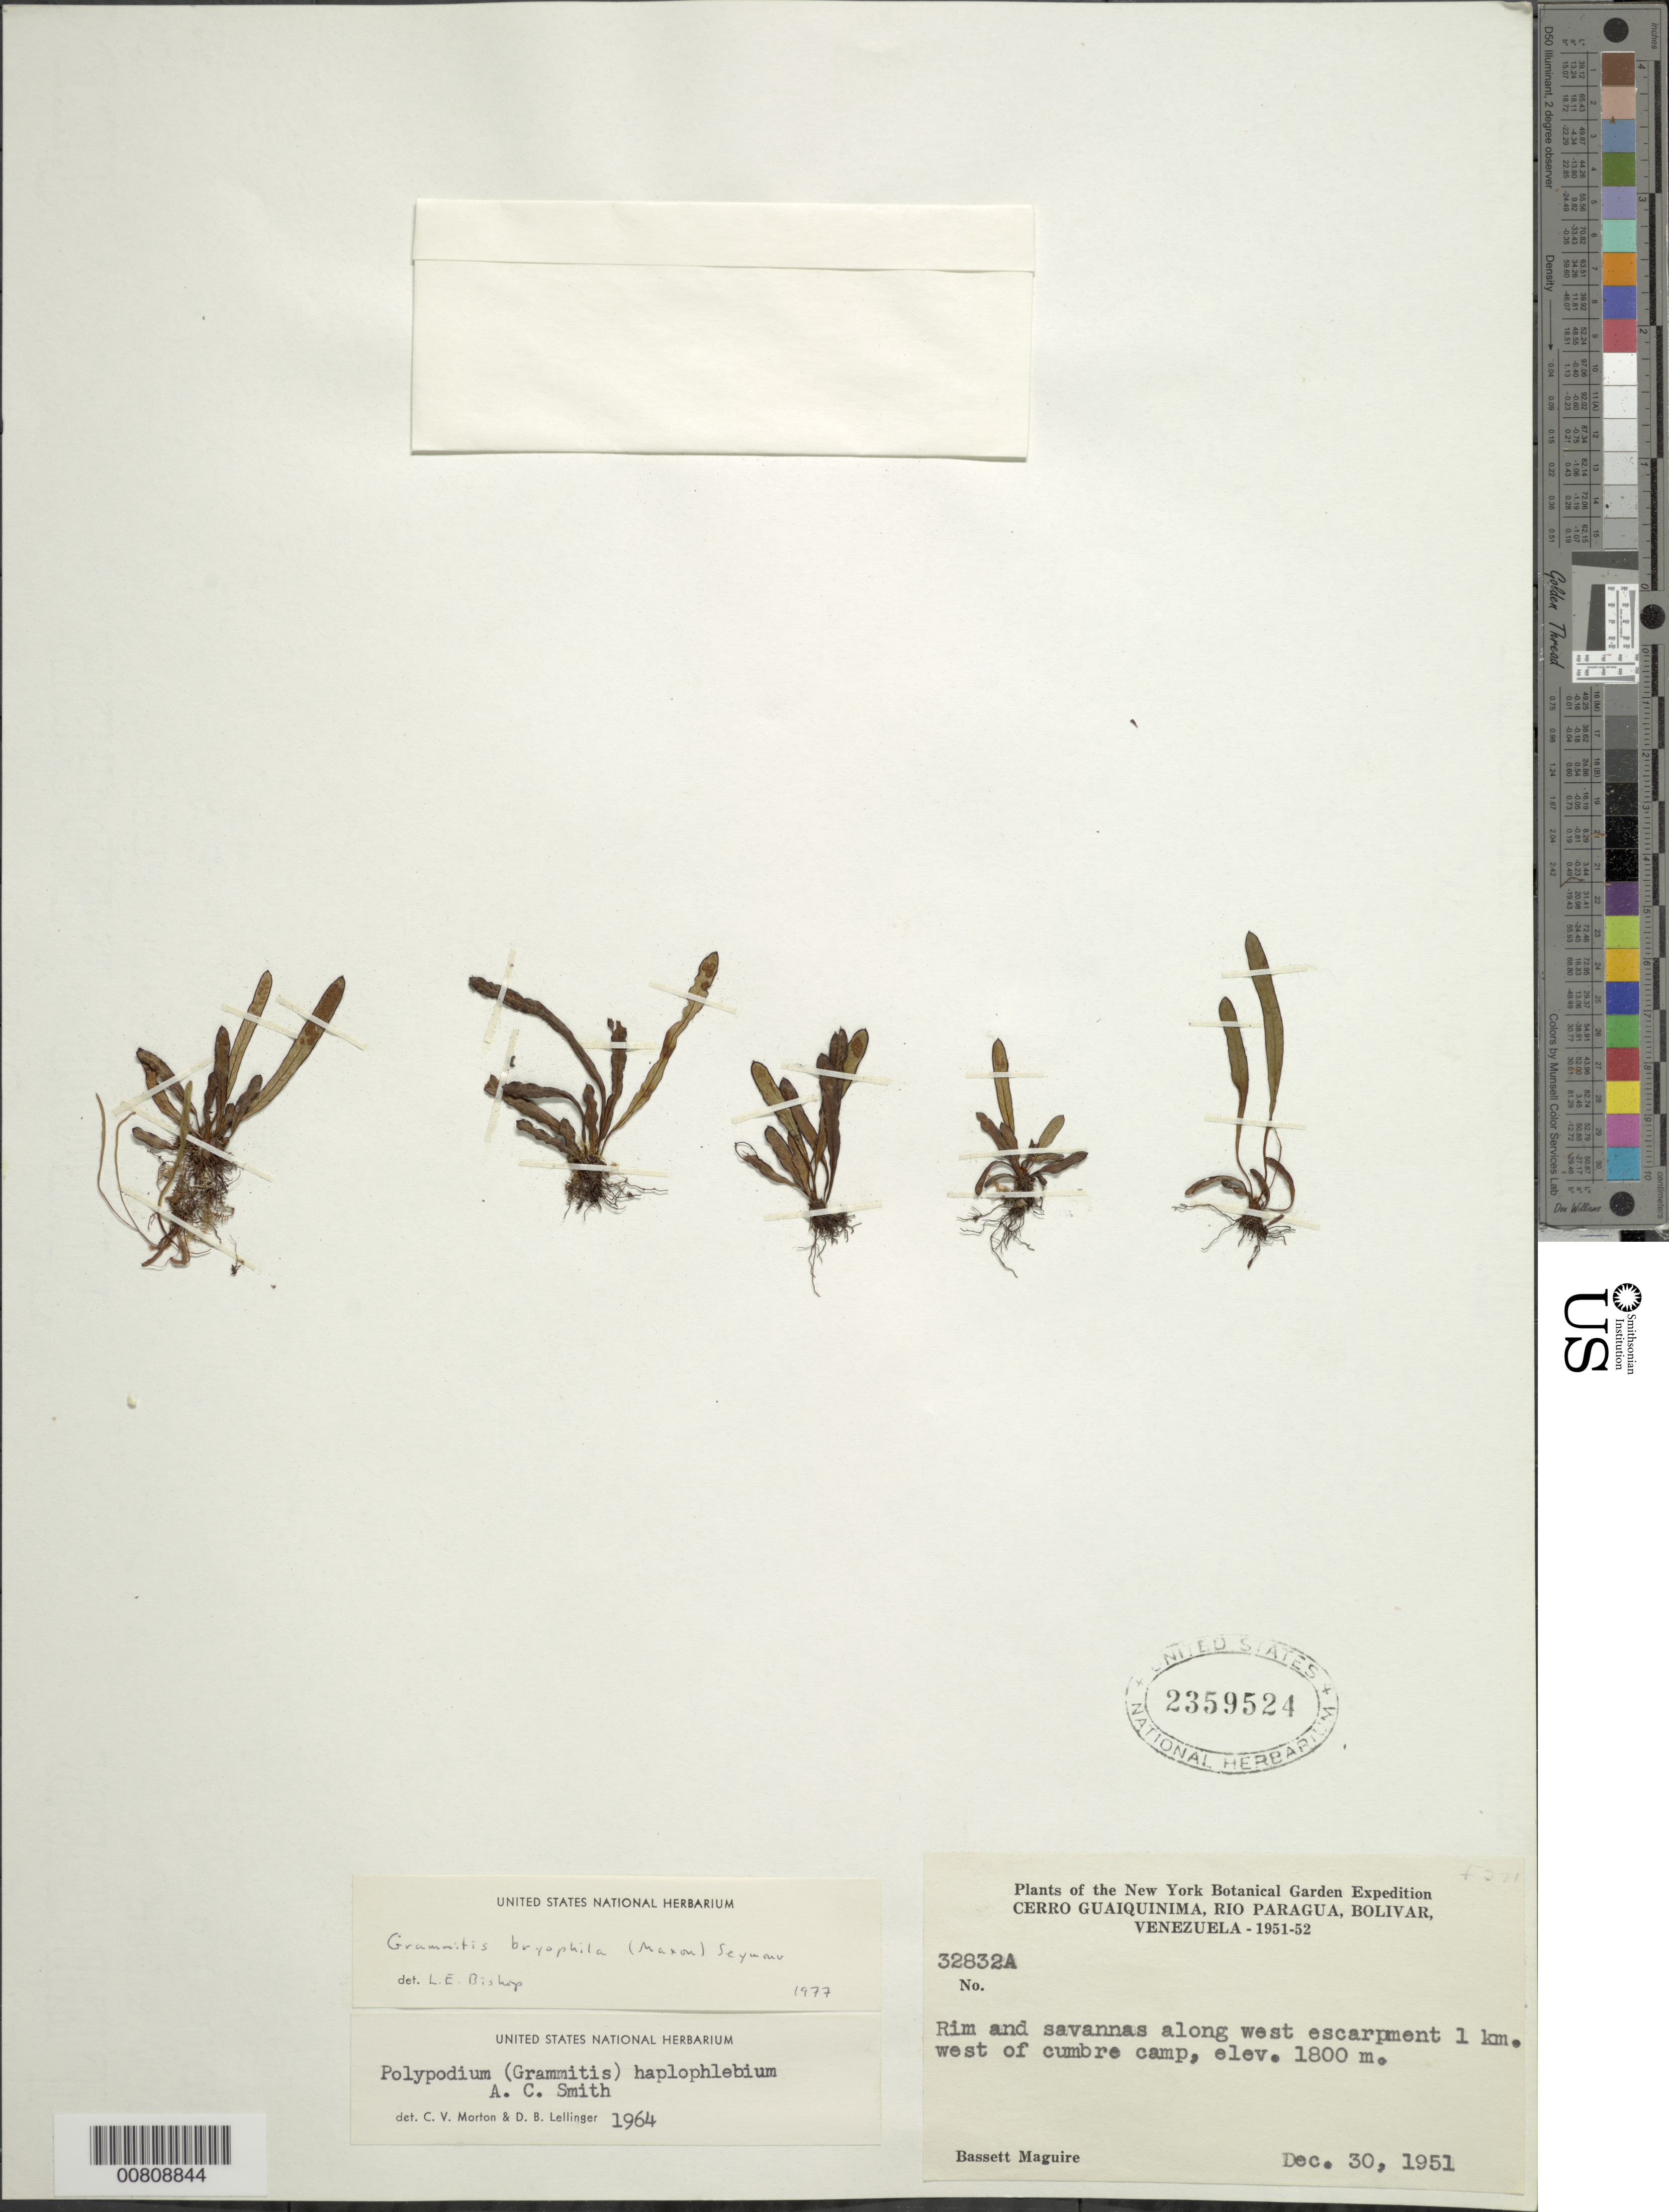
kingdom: Plantae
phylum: Tracheophyta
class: Polypodiopsida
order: Polypodiales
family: Polypodiaceae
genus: Grammitis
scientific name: Grammitis bryophila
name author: (Maxon) Seymour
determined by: Bishop, L. E.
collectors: B. Maguire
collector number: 32832 A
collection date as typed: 30-Dec-51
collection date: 1951-12-30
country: Venezuela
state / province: Bolívar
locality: Cerro Guaiquinima, Río Paragua, 1 km W of Cumbre Camp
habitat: Rim and savannas along W escarpment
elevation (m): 1800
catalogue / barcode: US 2359524